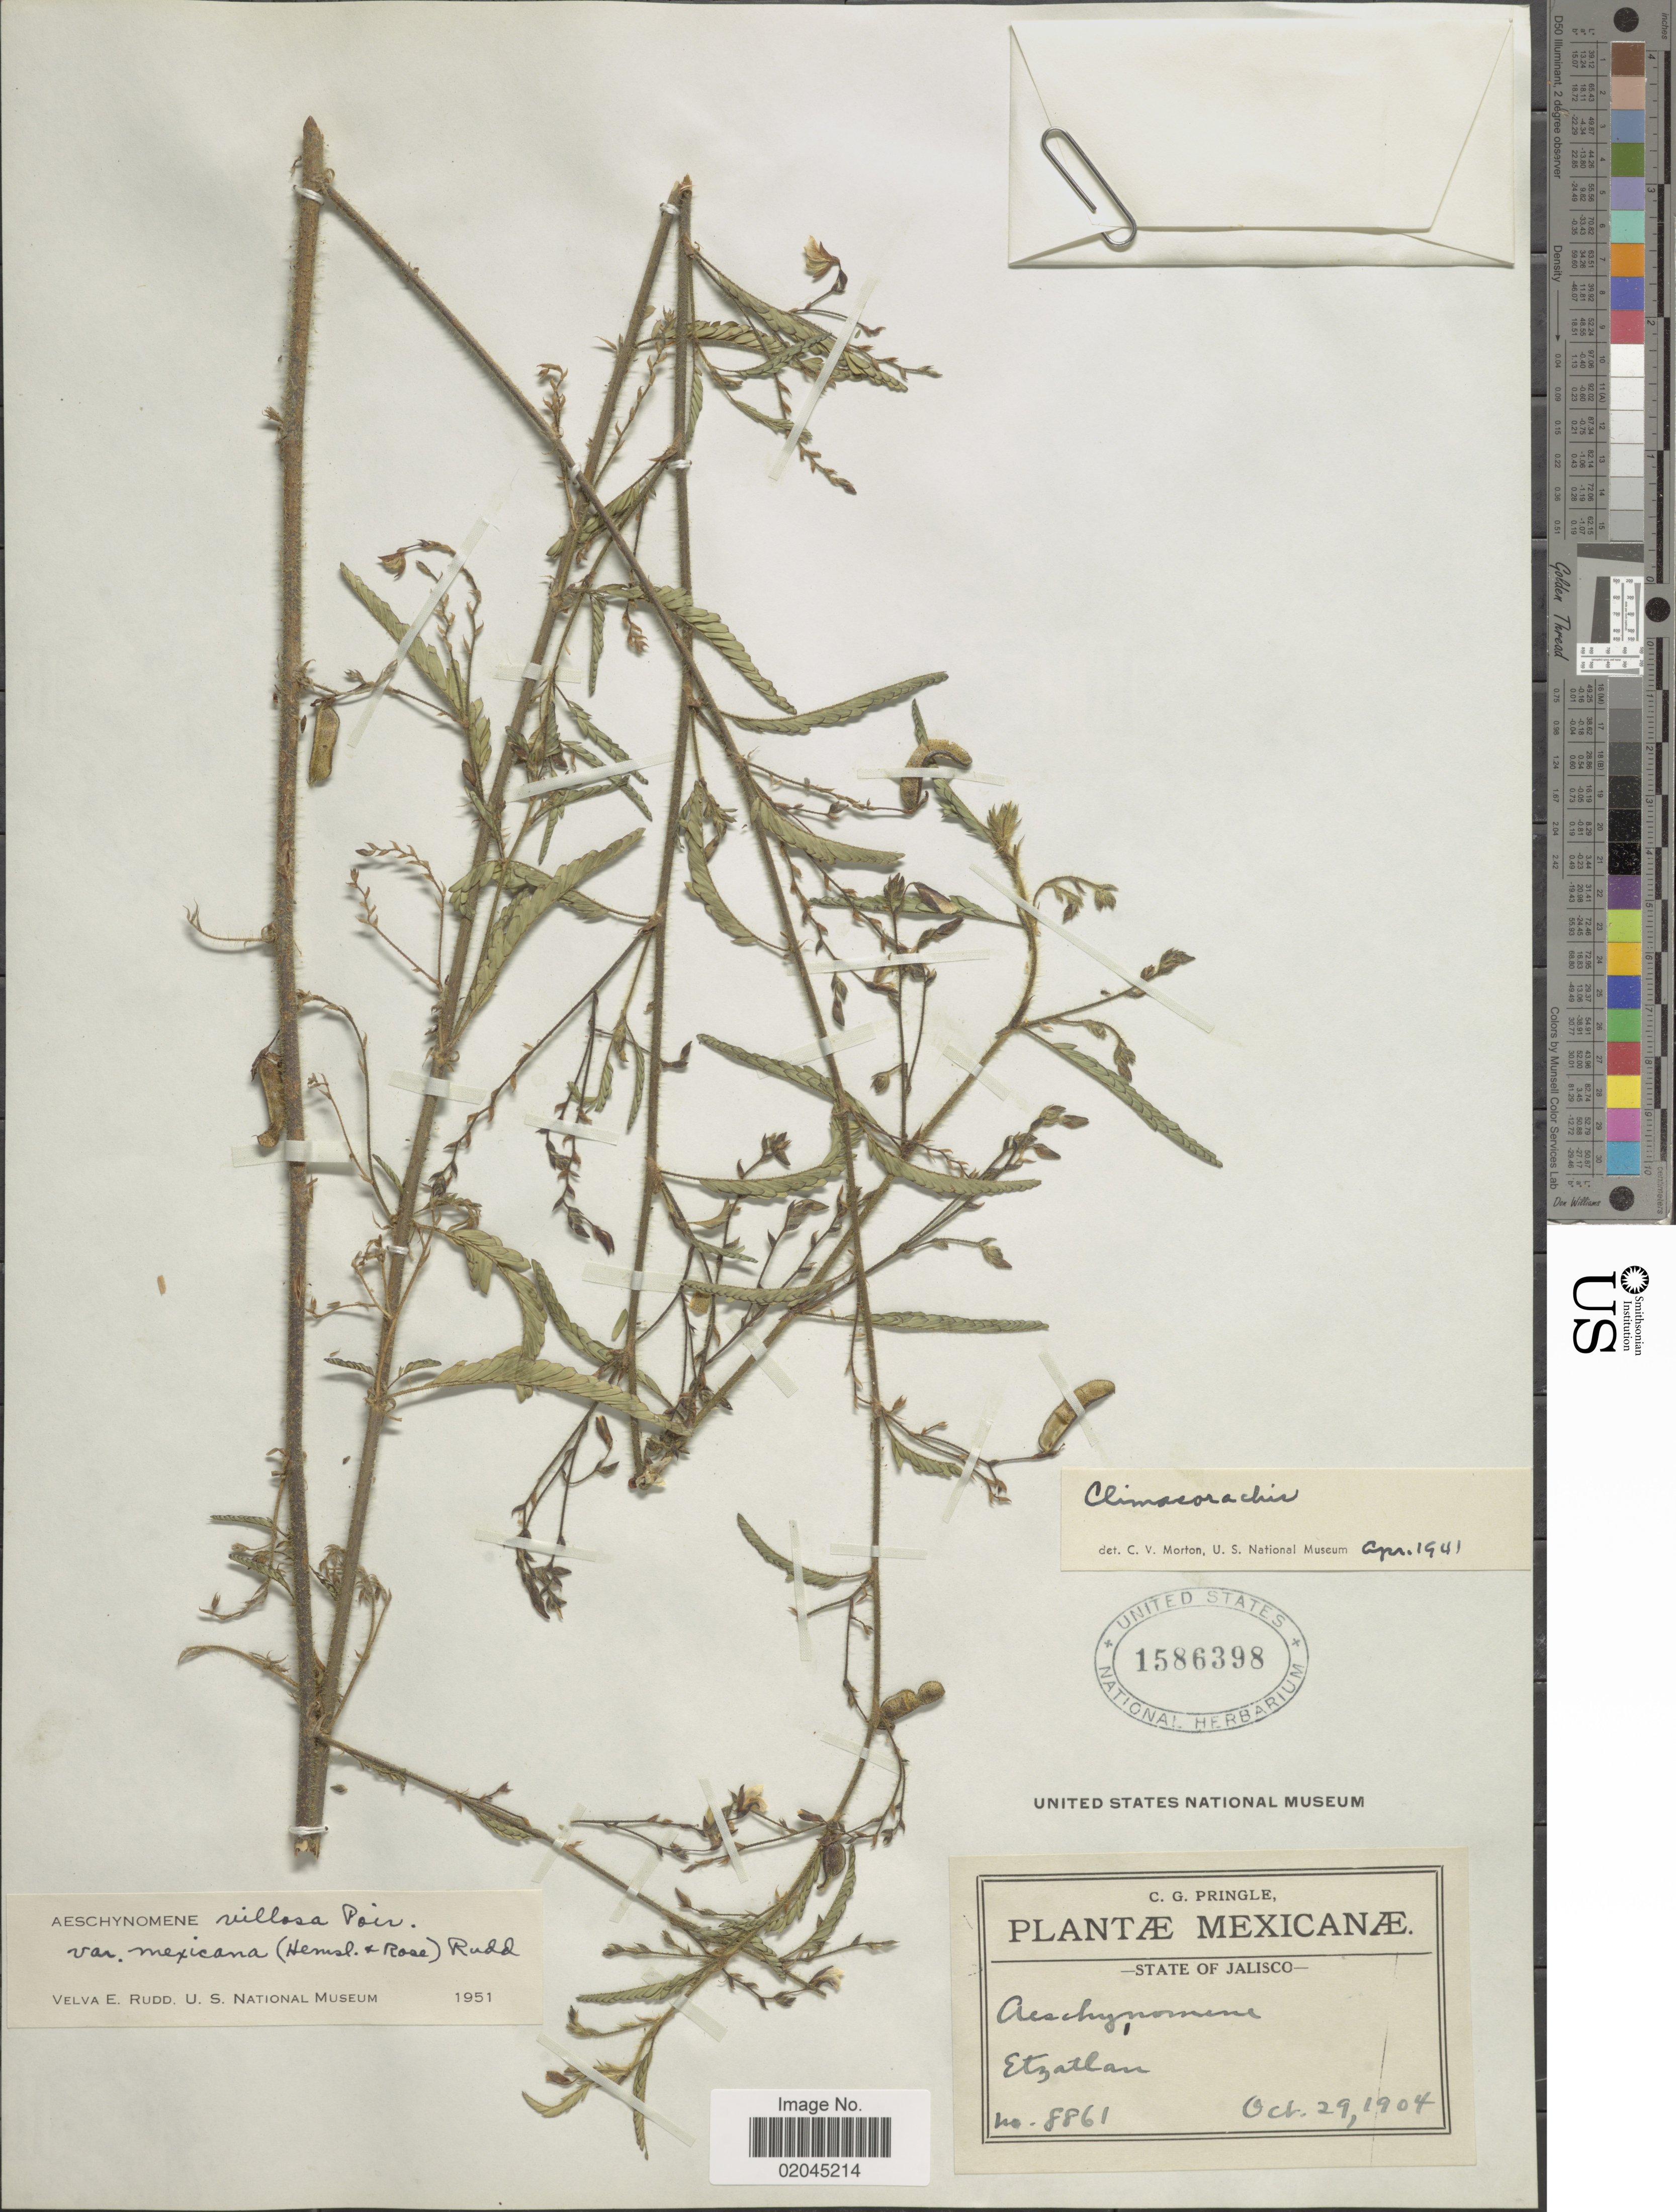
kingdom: Plantae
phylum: Tracheophyta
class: Magnoliopsida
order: Fabales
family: Fabaceae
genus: Aeschynomene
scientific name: Aeschynomene villosa var. mexicana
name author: (Micheli ex Donn. Sm.) Rudd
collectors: C. G. Pringle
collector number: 8861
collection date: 1904-10-29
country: Mexico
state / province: Jalisco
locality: Etzatlan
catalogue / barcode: US 1586398